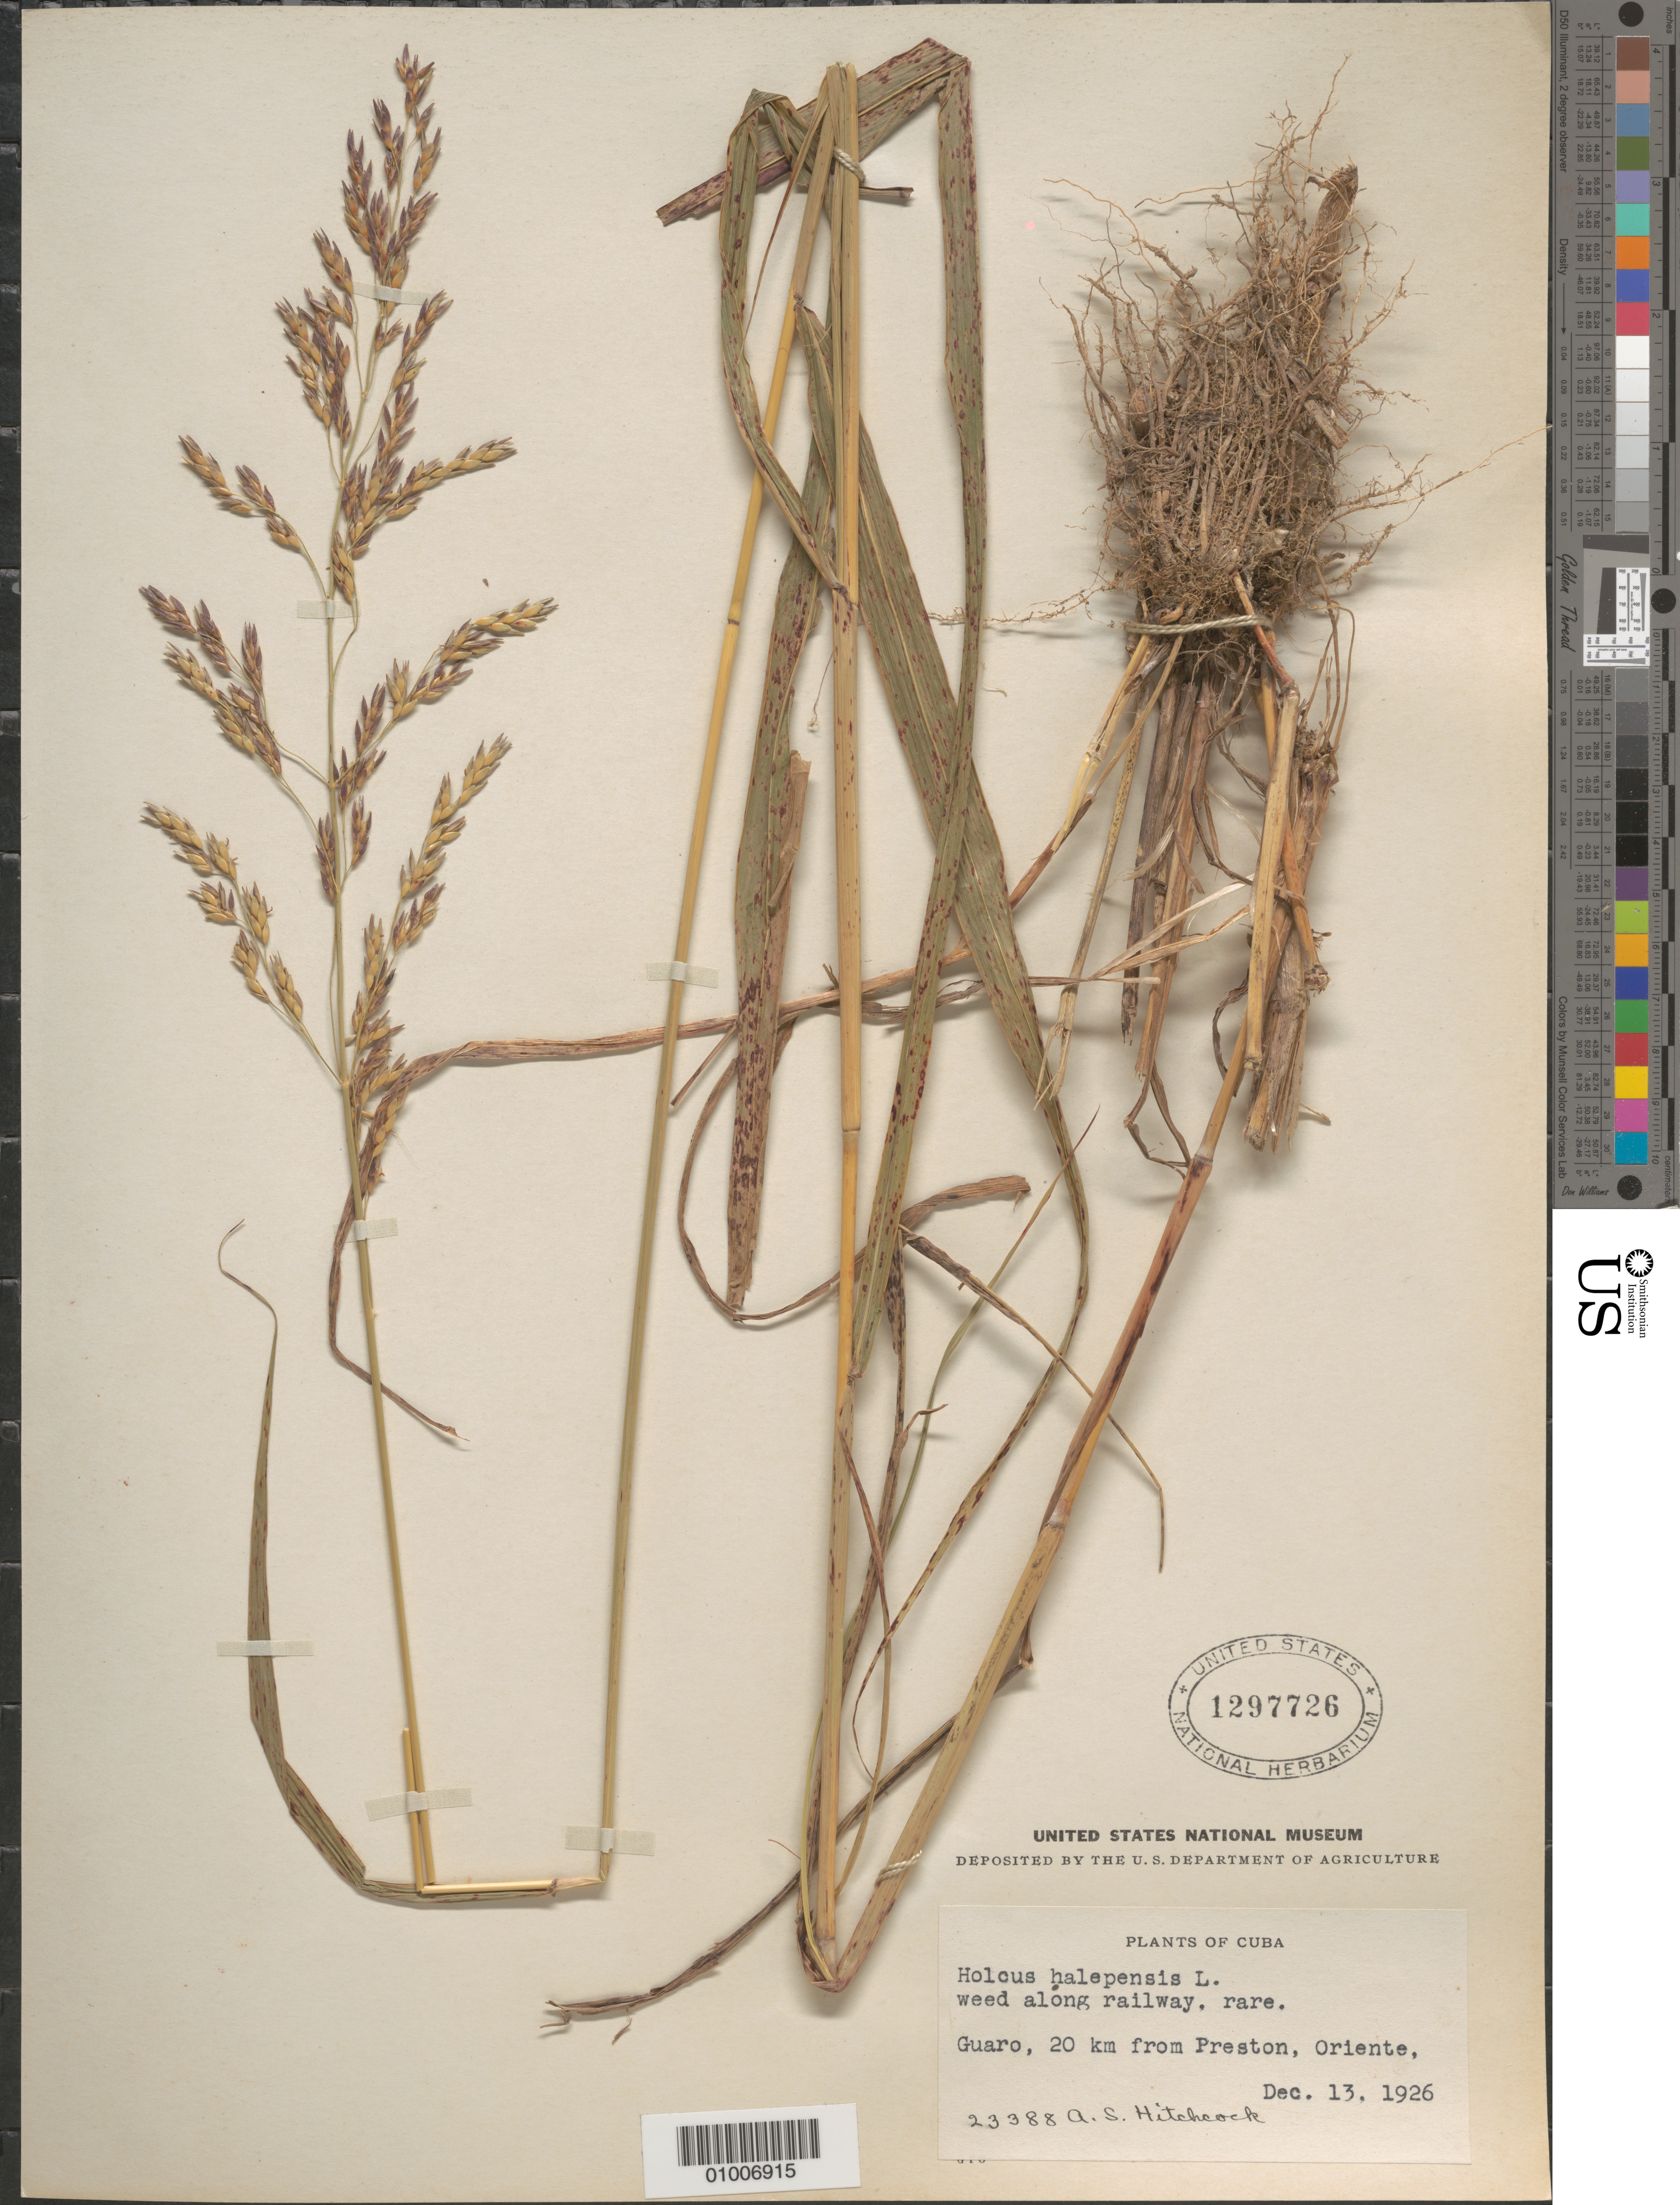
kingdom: Plantae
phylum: Tracheophyta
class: Liliopsida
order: Poales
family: Poaceae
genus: Sorghum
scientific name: Sorghum halepense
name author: (L.) Pers.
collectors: A. S. Hitchcock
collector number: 23388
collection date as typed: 13 Dec 1926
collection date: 1926-12-13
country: Cuba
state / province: Oriente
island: Cuba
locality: weed along railway, rare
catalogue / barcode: US 1297726